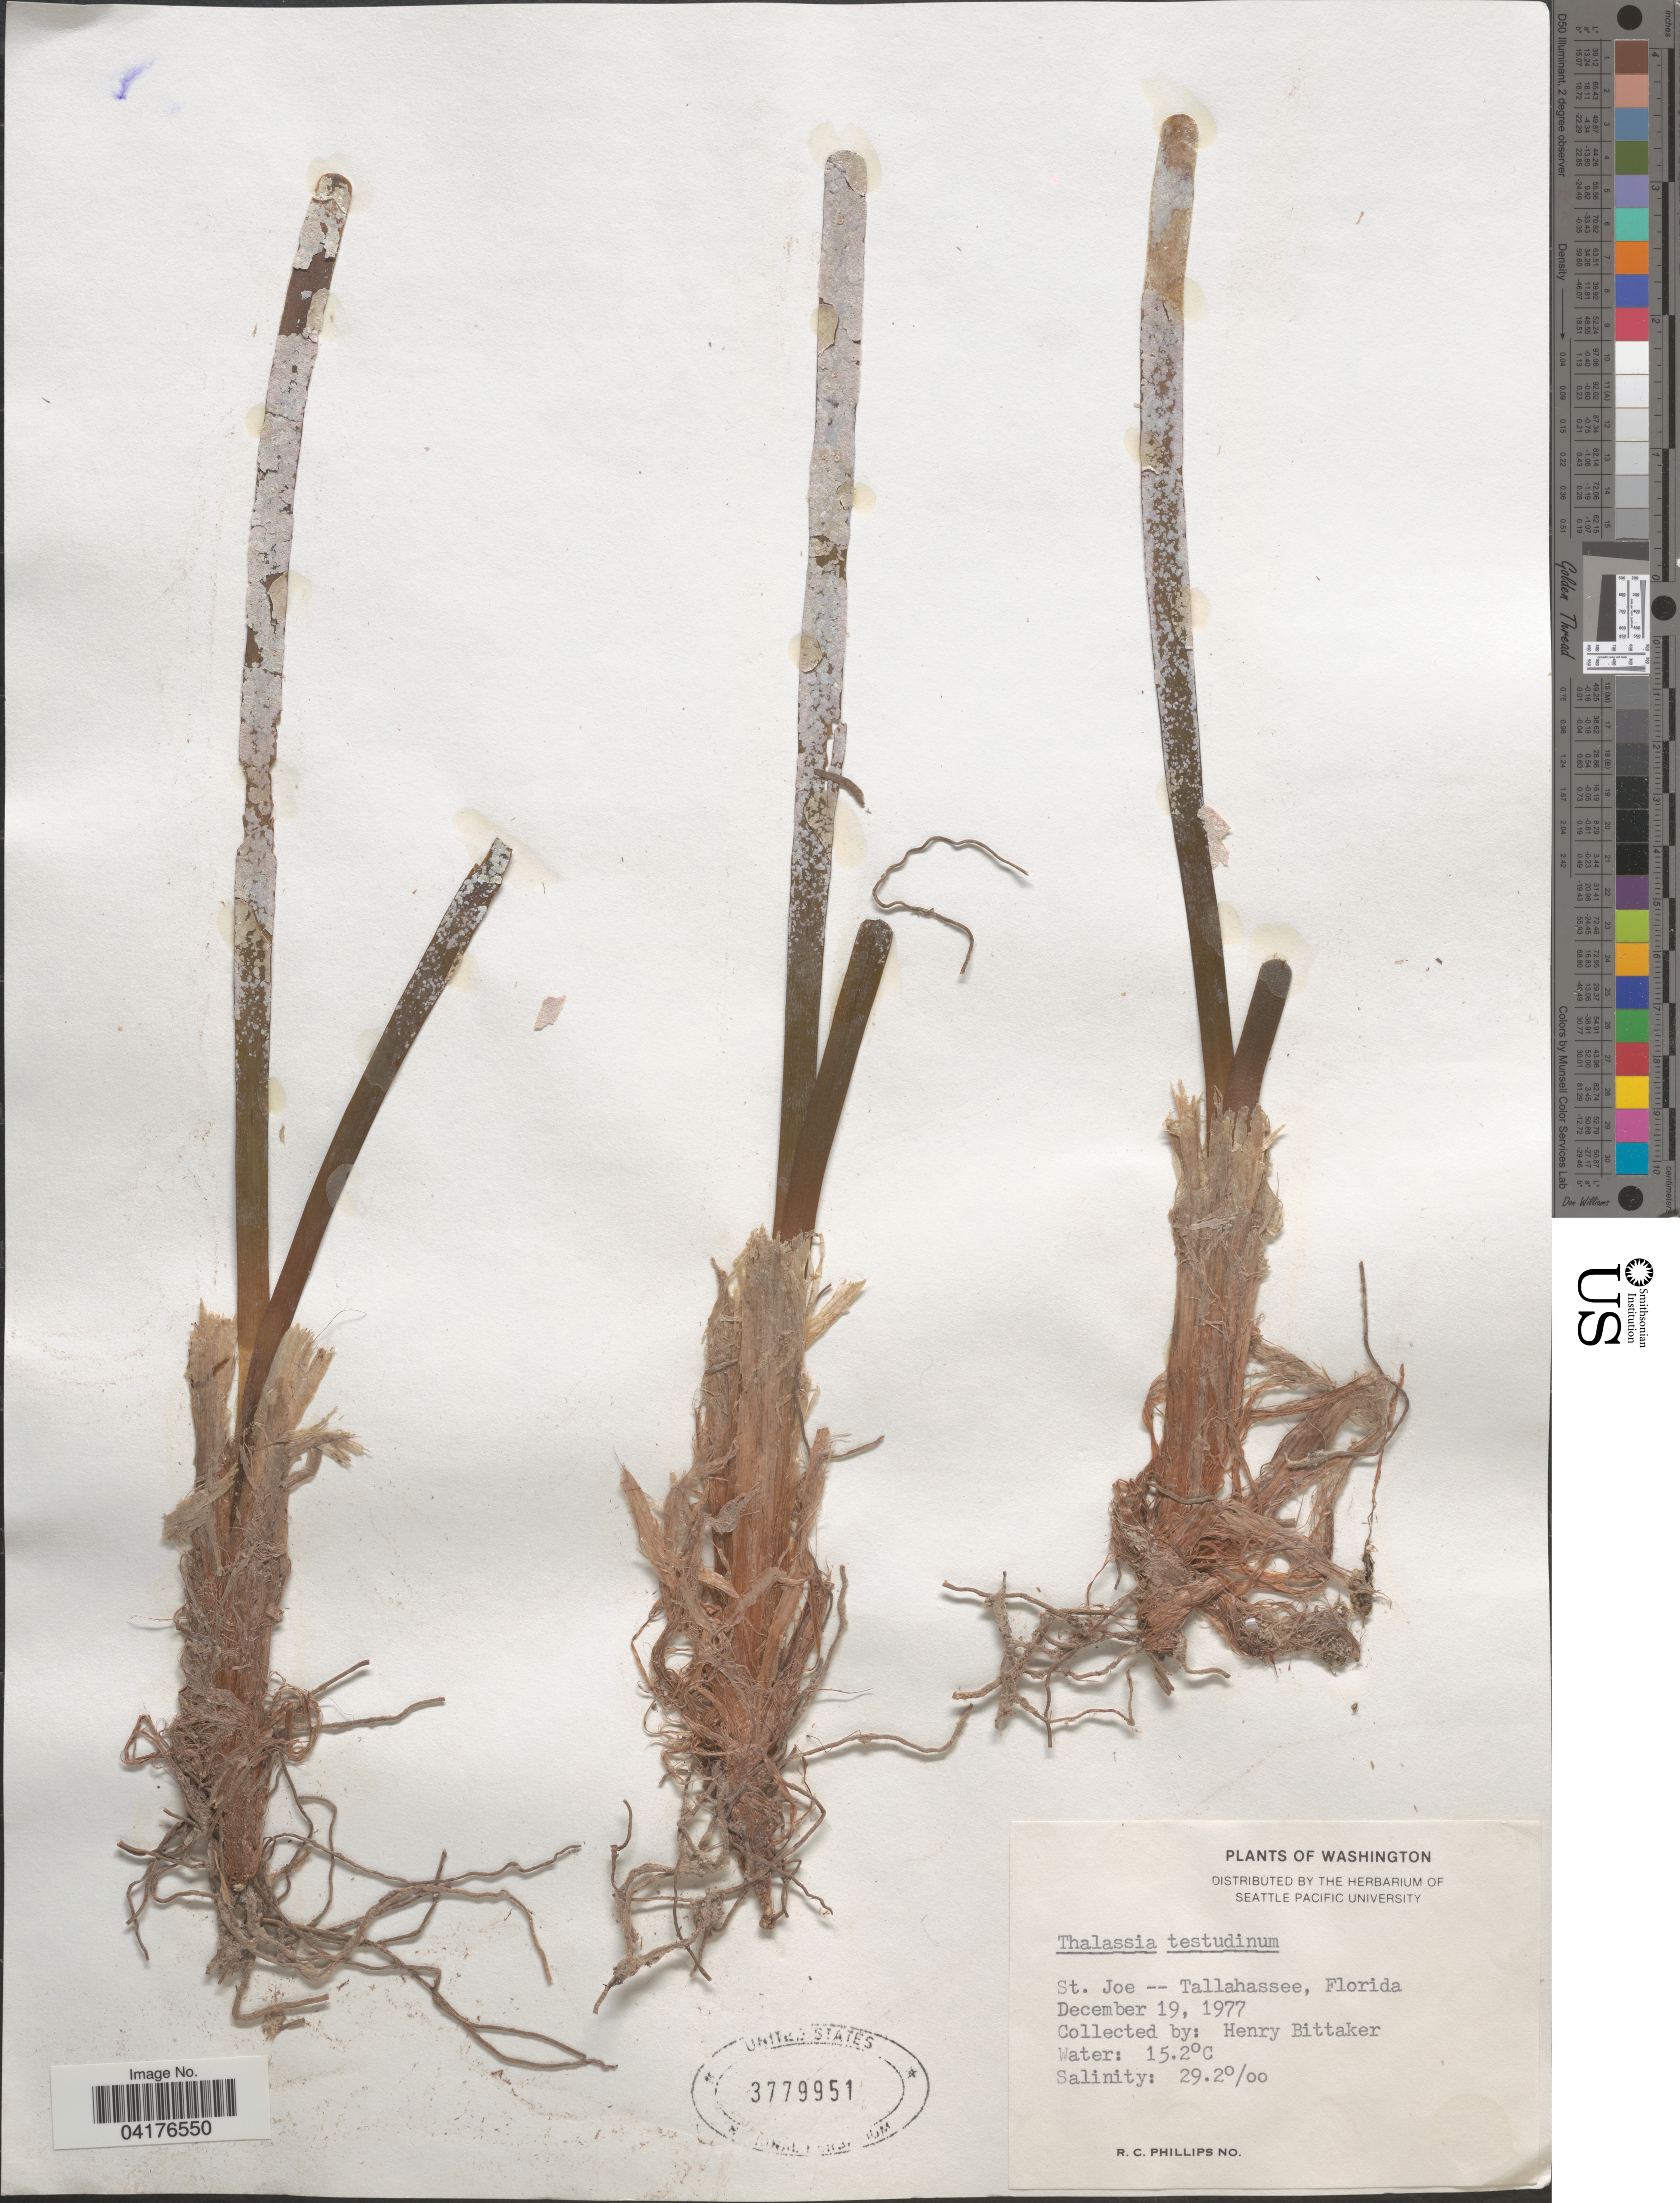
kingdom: Plantae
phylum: Tracheophyta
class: Liliopsida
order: Alismatales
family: Hydrocharitaceae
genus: Thalassia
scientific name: Thalassia testudinum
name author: Banks & Sol. ex K.D. Koenig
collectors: H. Bittaker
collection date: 1977-12-19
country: United States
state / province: Florida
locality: St. Joe -- Tallahassee.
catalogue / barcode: US 3779951